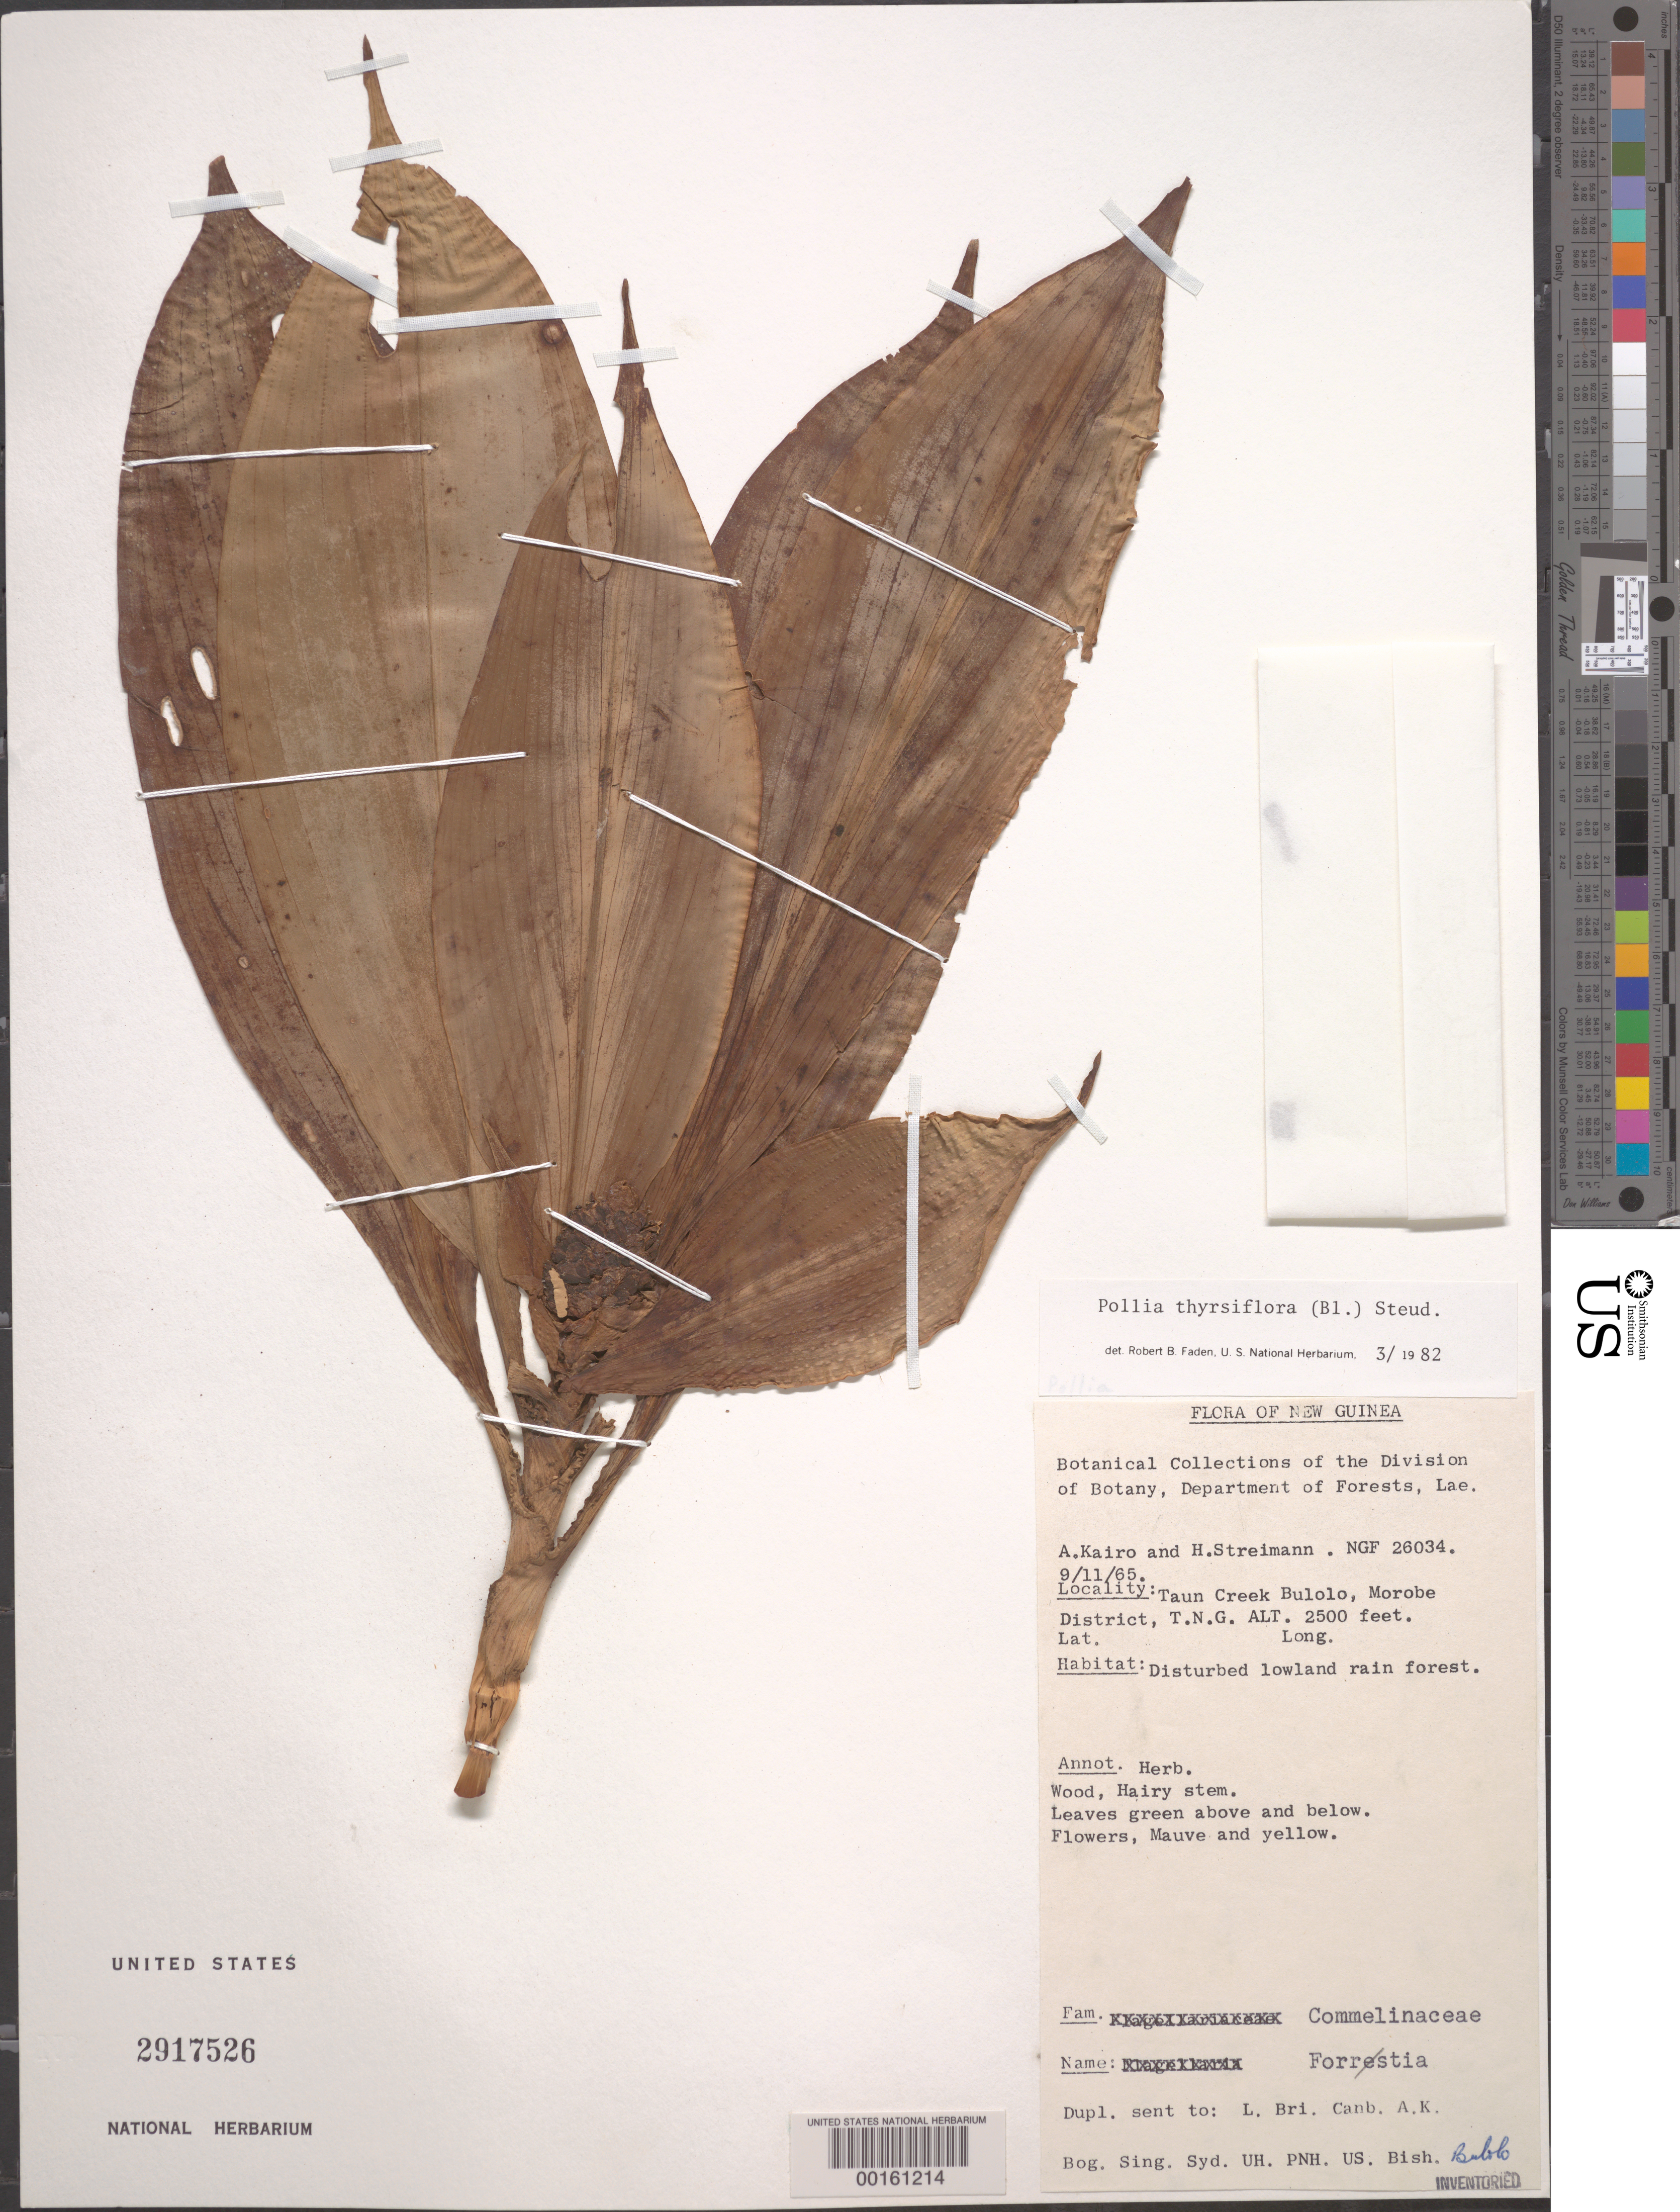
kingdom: Plantae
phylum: Tracheophyta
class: Liliopsida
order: Commelinales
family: Commelinaceae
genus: Pollia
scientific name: Pollia thyrsiflora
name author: (Blume) Steud.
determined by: Faden, Robert B., (US), Smithsonian Institution - National Museum of Natural History (UNITED STATES)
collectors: A. Kairo & H. Streimann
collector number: Ngf 26034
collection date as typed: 11 Sep 1965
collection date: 1965-09-11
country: Papua New Guinea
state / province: Morobe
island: New Guinea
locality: Taun creek, bulolo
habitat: Disturbed lowland rainforest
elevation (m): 762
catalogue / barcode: US 2917526